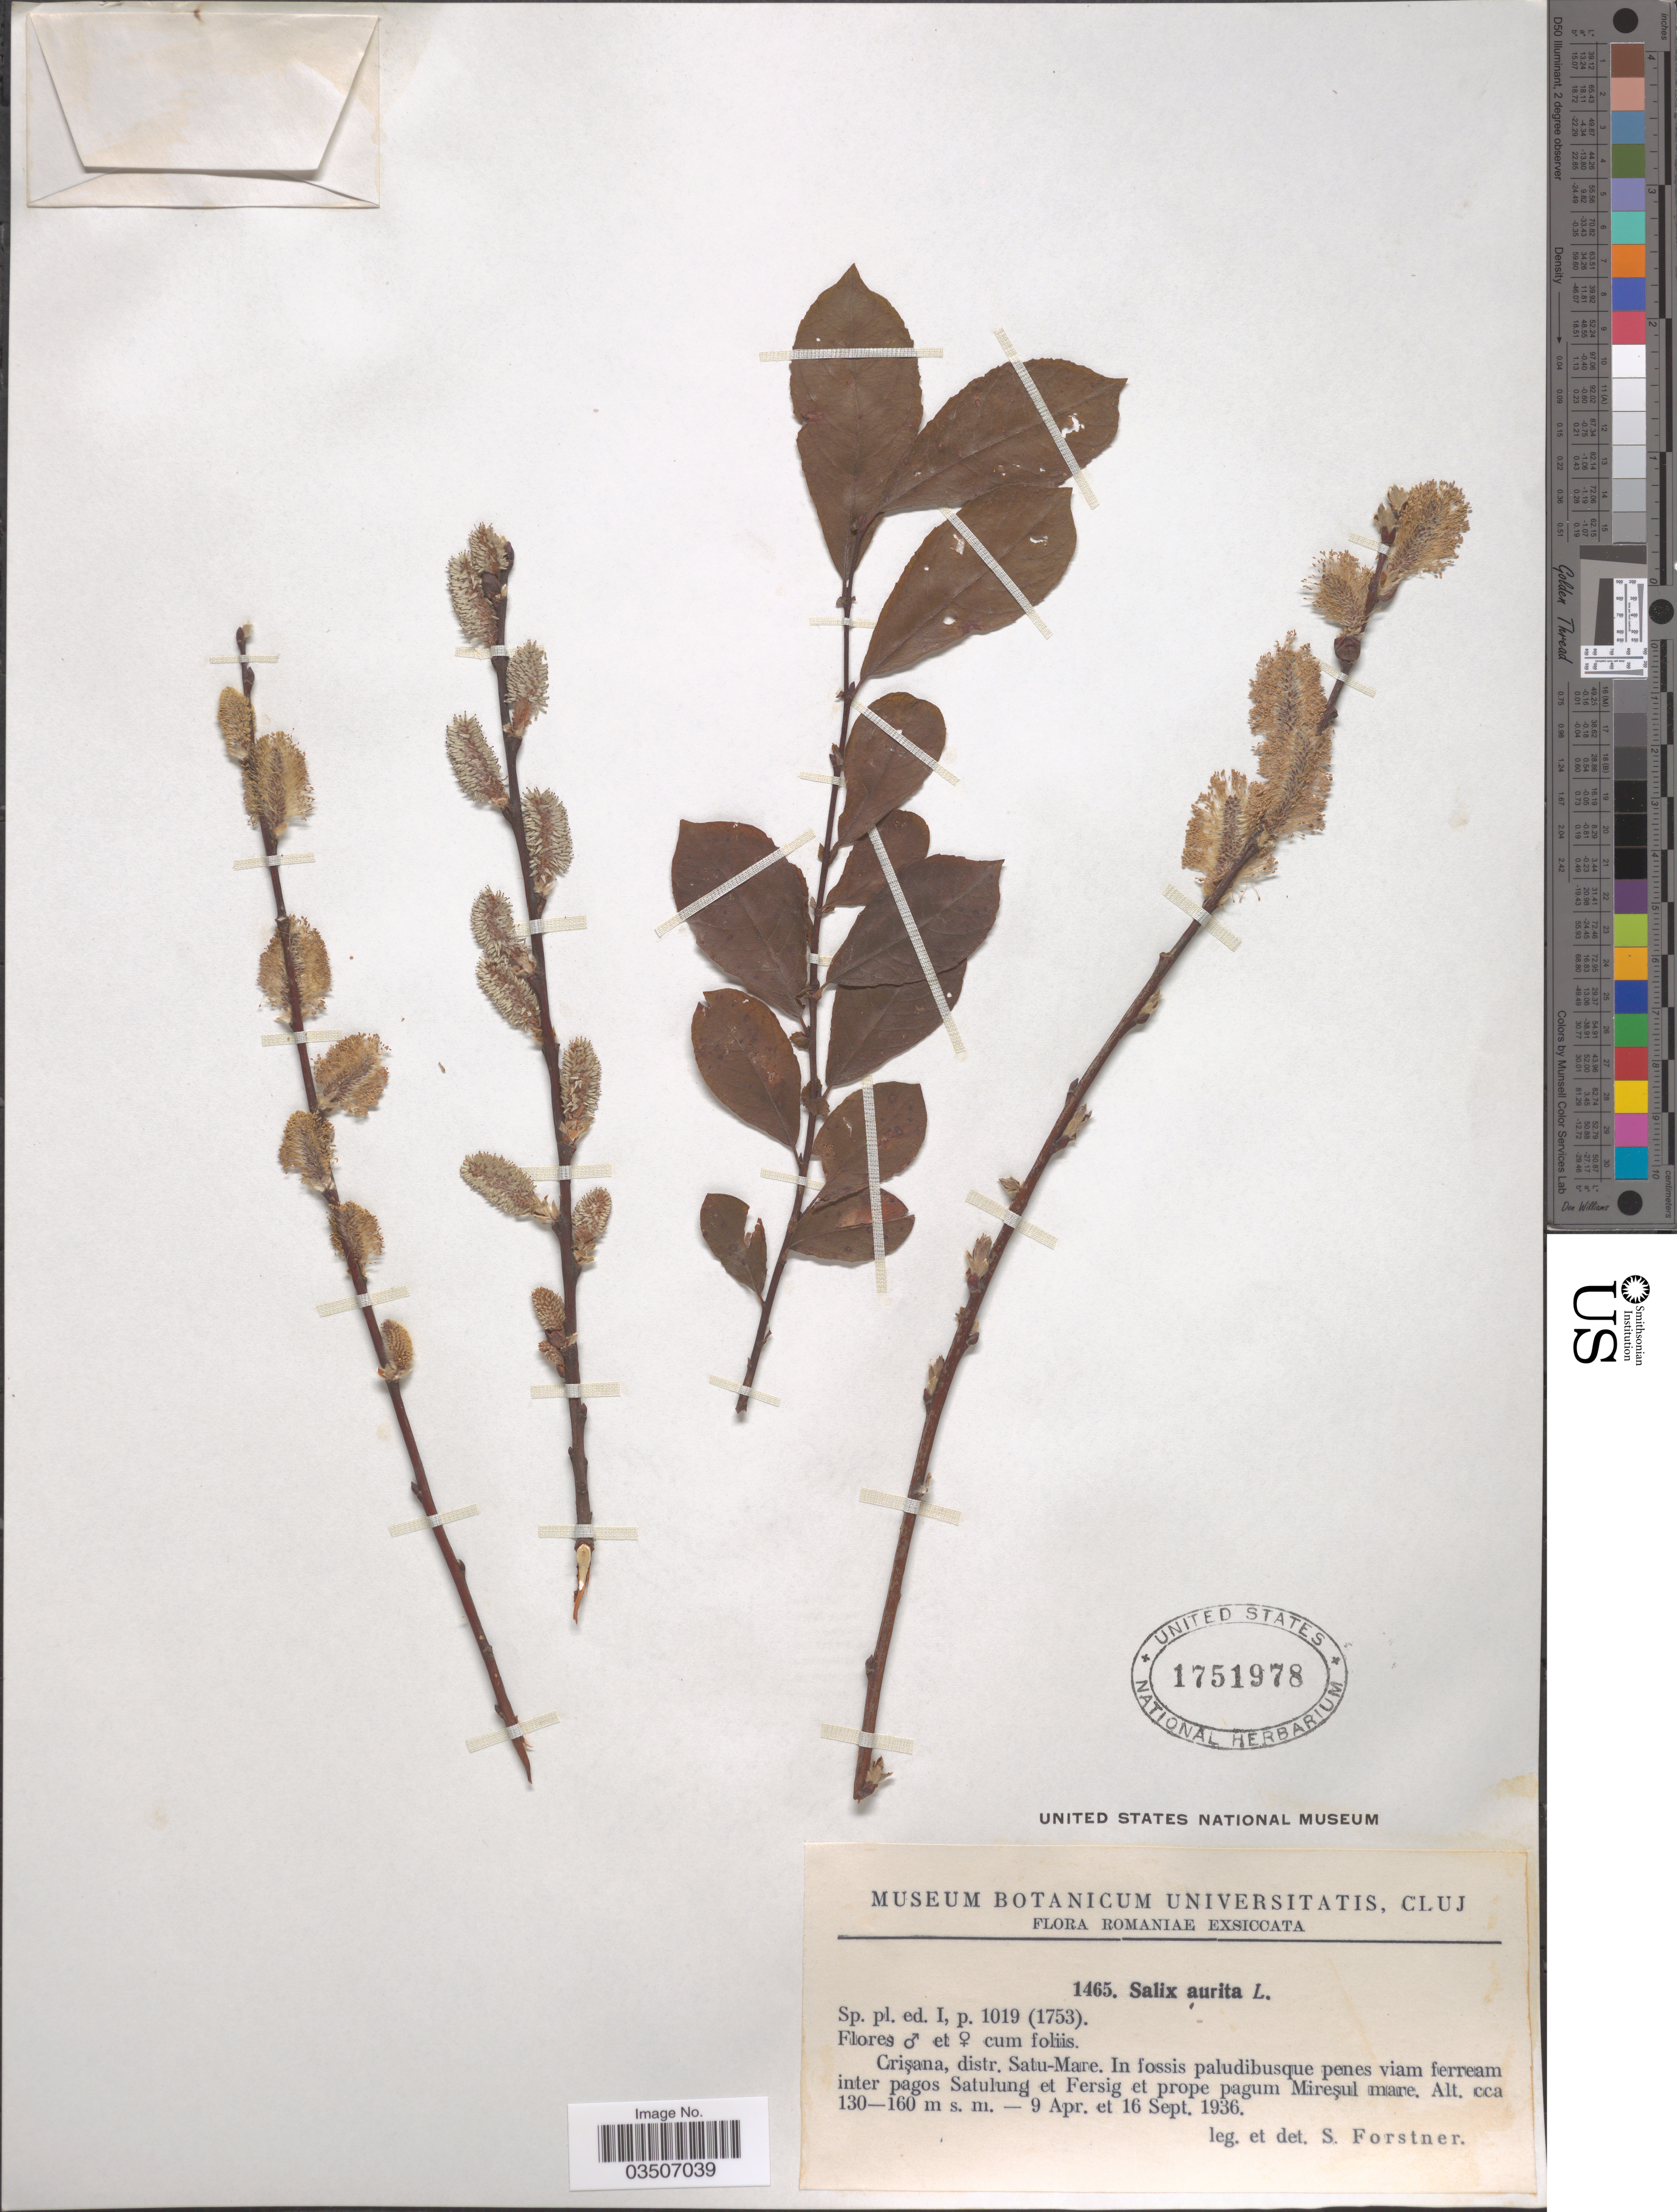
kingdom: Plantae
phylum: Tracheophyta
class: Magnoliopsida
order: Malpighiales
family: Salicaceae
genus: Salix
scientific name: Salix aurita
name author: L.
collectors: S. Forstner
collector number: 1465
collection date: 1936-04-09/1936-09-16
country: Romania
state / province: Satu Mare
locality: Crişana, distr. Satu-Mare. In fossis paludibusque penes viam ferream inter pagos Satulung et Fersig et prope pagum Mireşul mare.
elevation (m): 130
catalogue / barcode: US 1751978